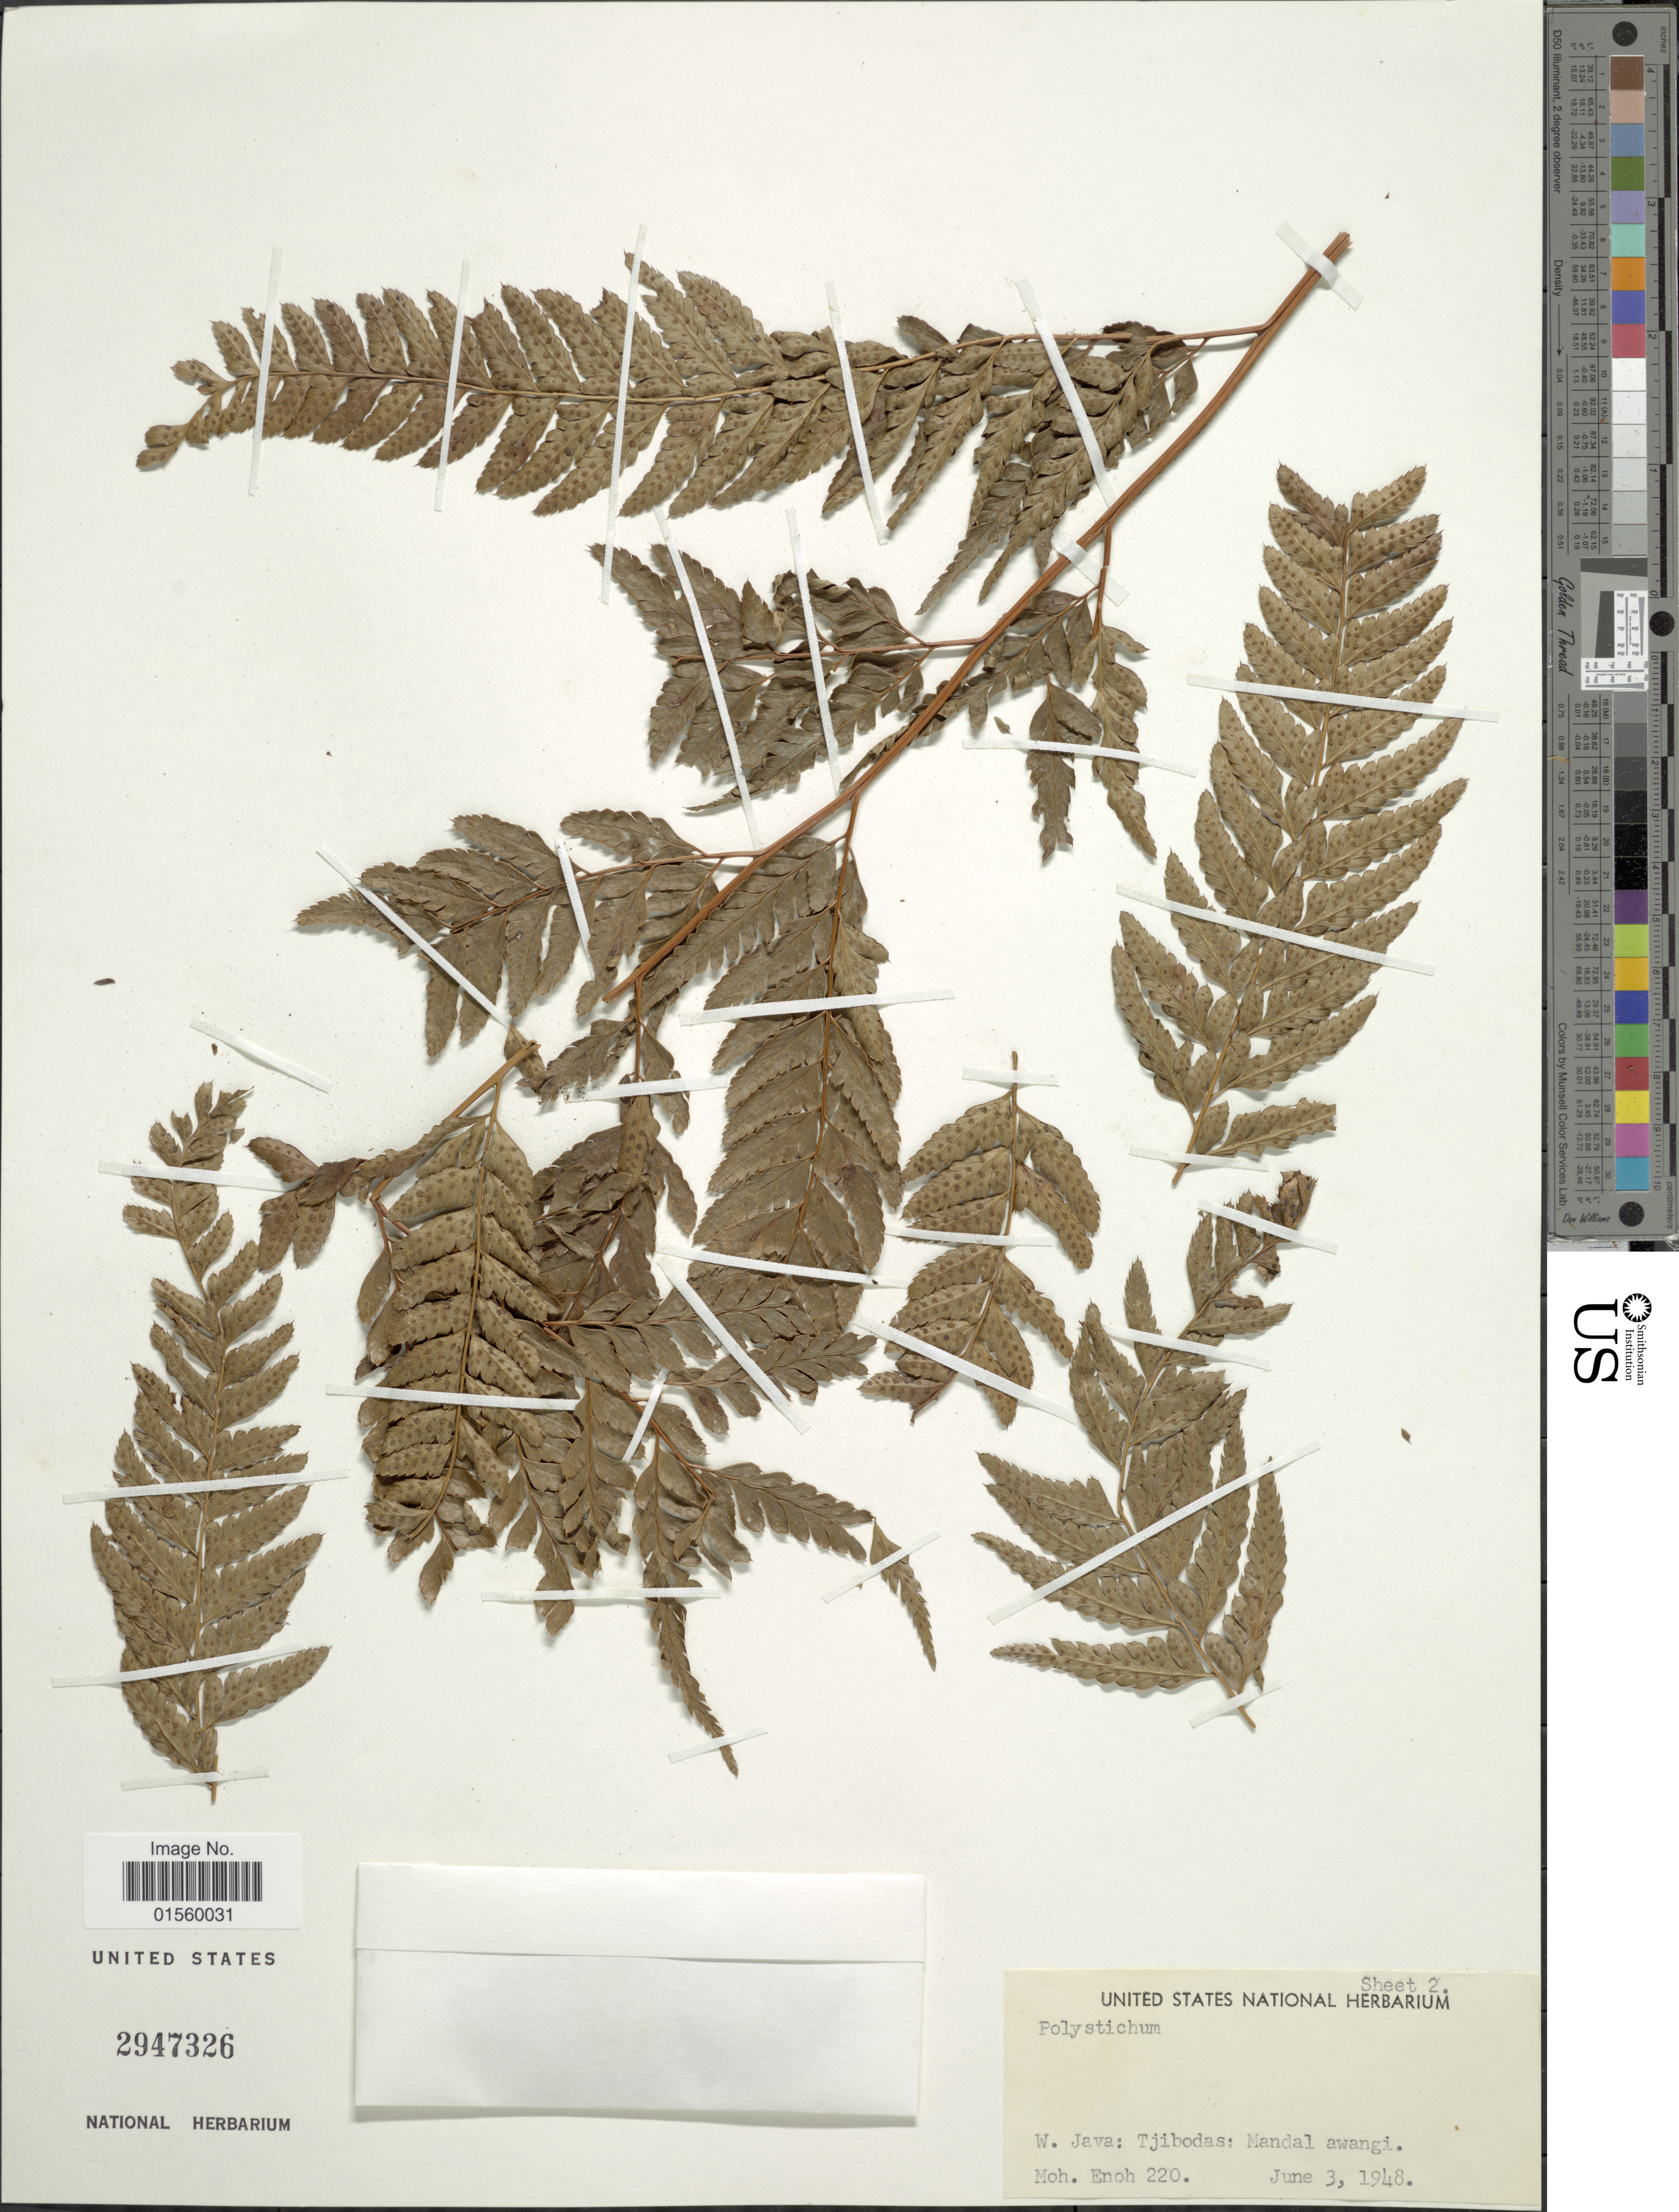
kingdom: Plantae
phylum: Tracheophyta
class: Polypodiopsida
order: Polypodiales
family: Dryopteridaceae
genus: Polystichum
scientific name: Polystichum sp.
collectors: M. Enoh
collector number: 220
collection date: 1948-06-03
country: Indonesia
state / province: Java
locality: W. Java: tjibodas: Mandalawangi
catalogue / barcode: US 2947326